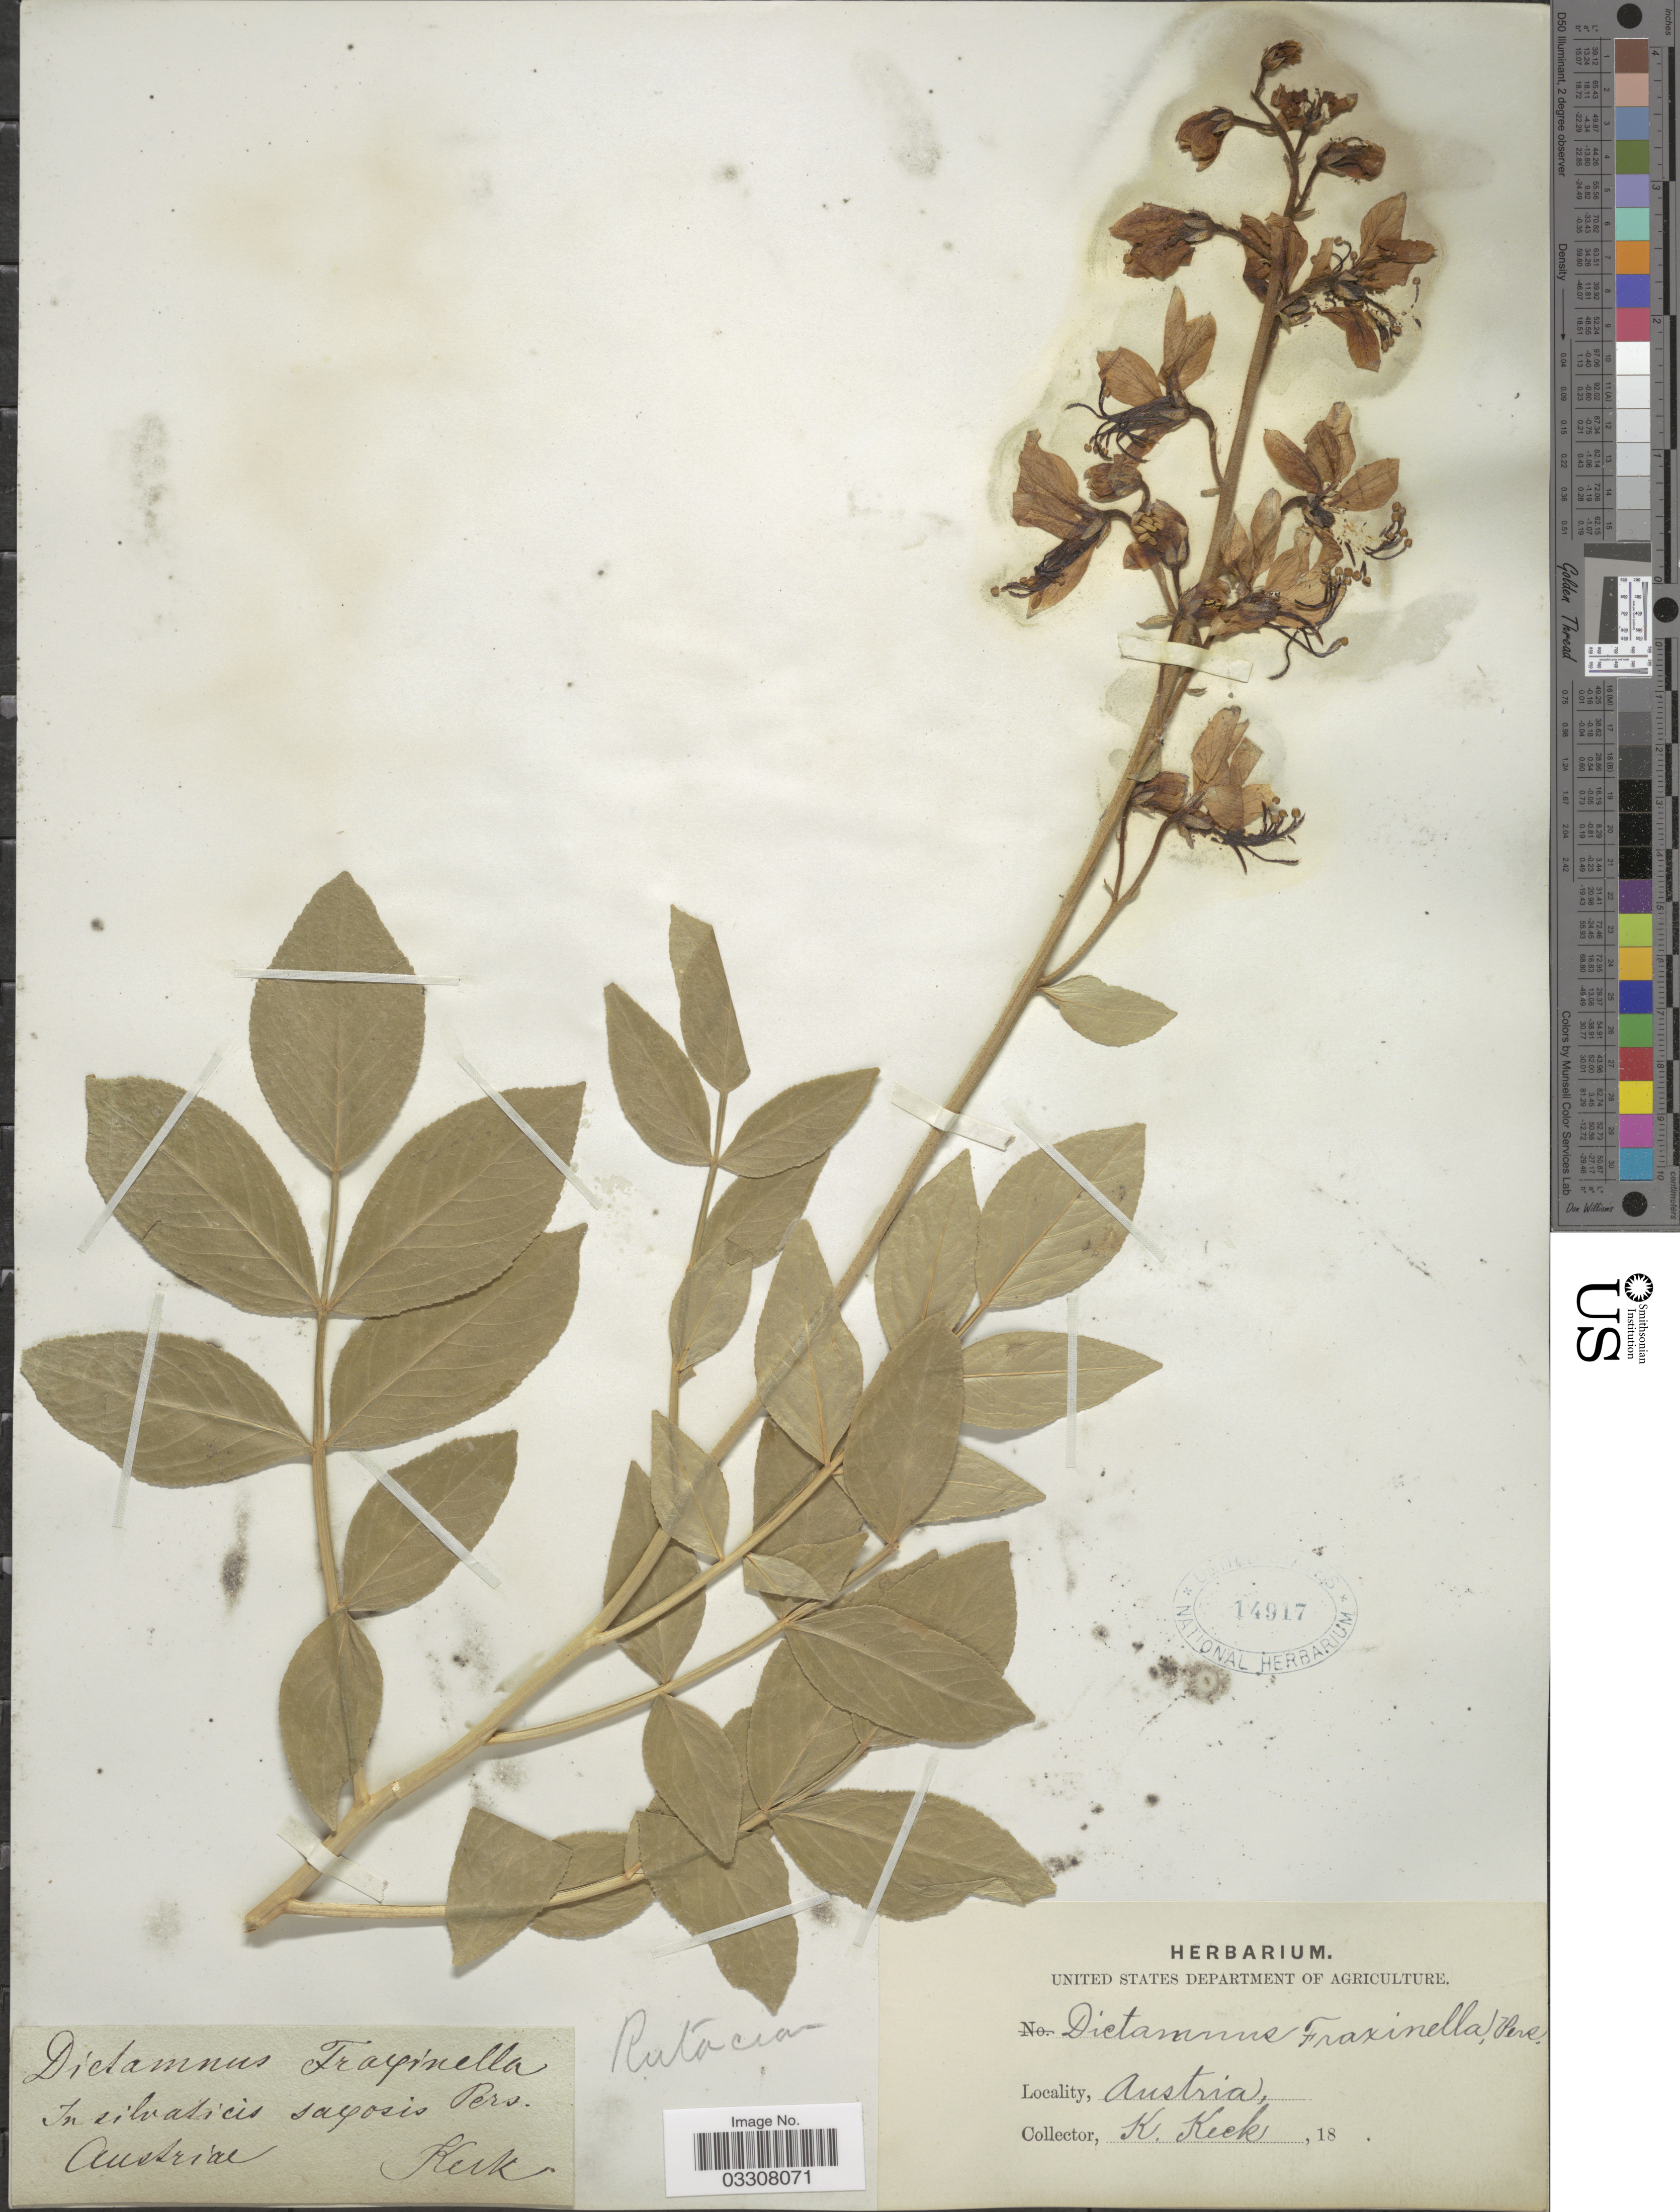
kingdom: Plantae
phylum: Tracheophyta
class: Magnoliopsida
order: Sapindales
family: Rutaceae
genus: Dictamnus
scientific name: Dictamnus fraxinella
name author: Pers.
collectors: K. Keck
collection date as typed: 18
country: Austria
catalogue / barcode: US 14917